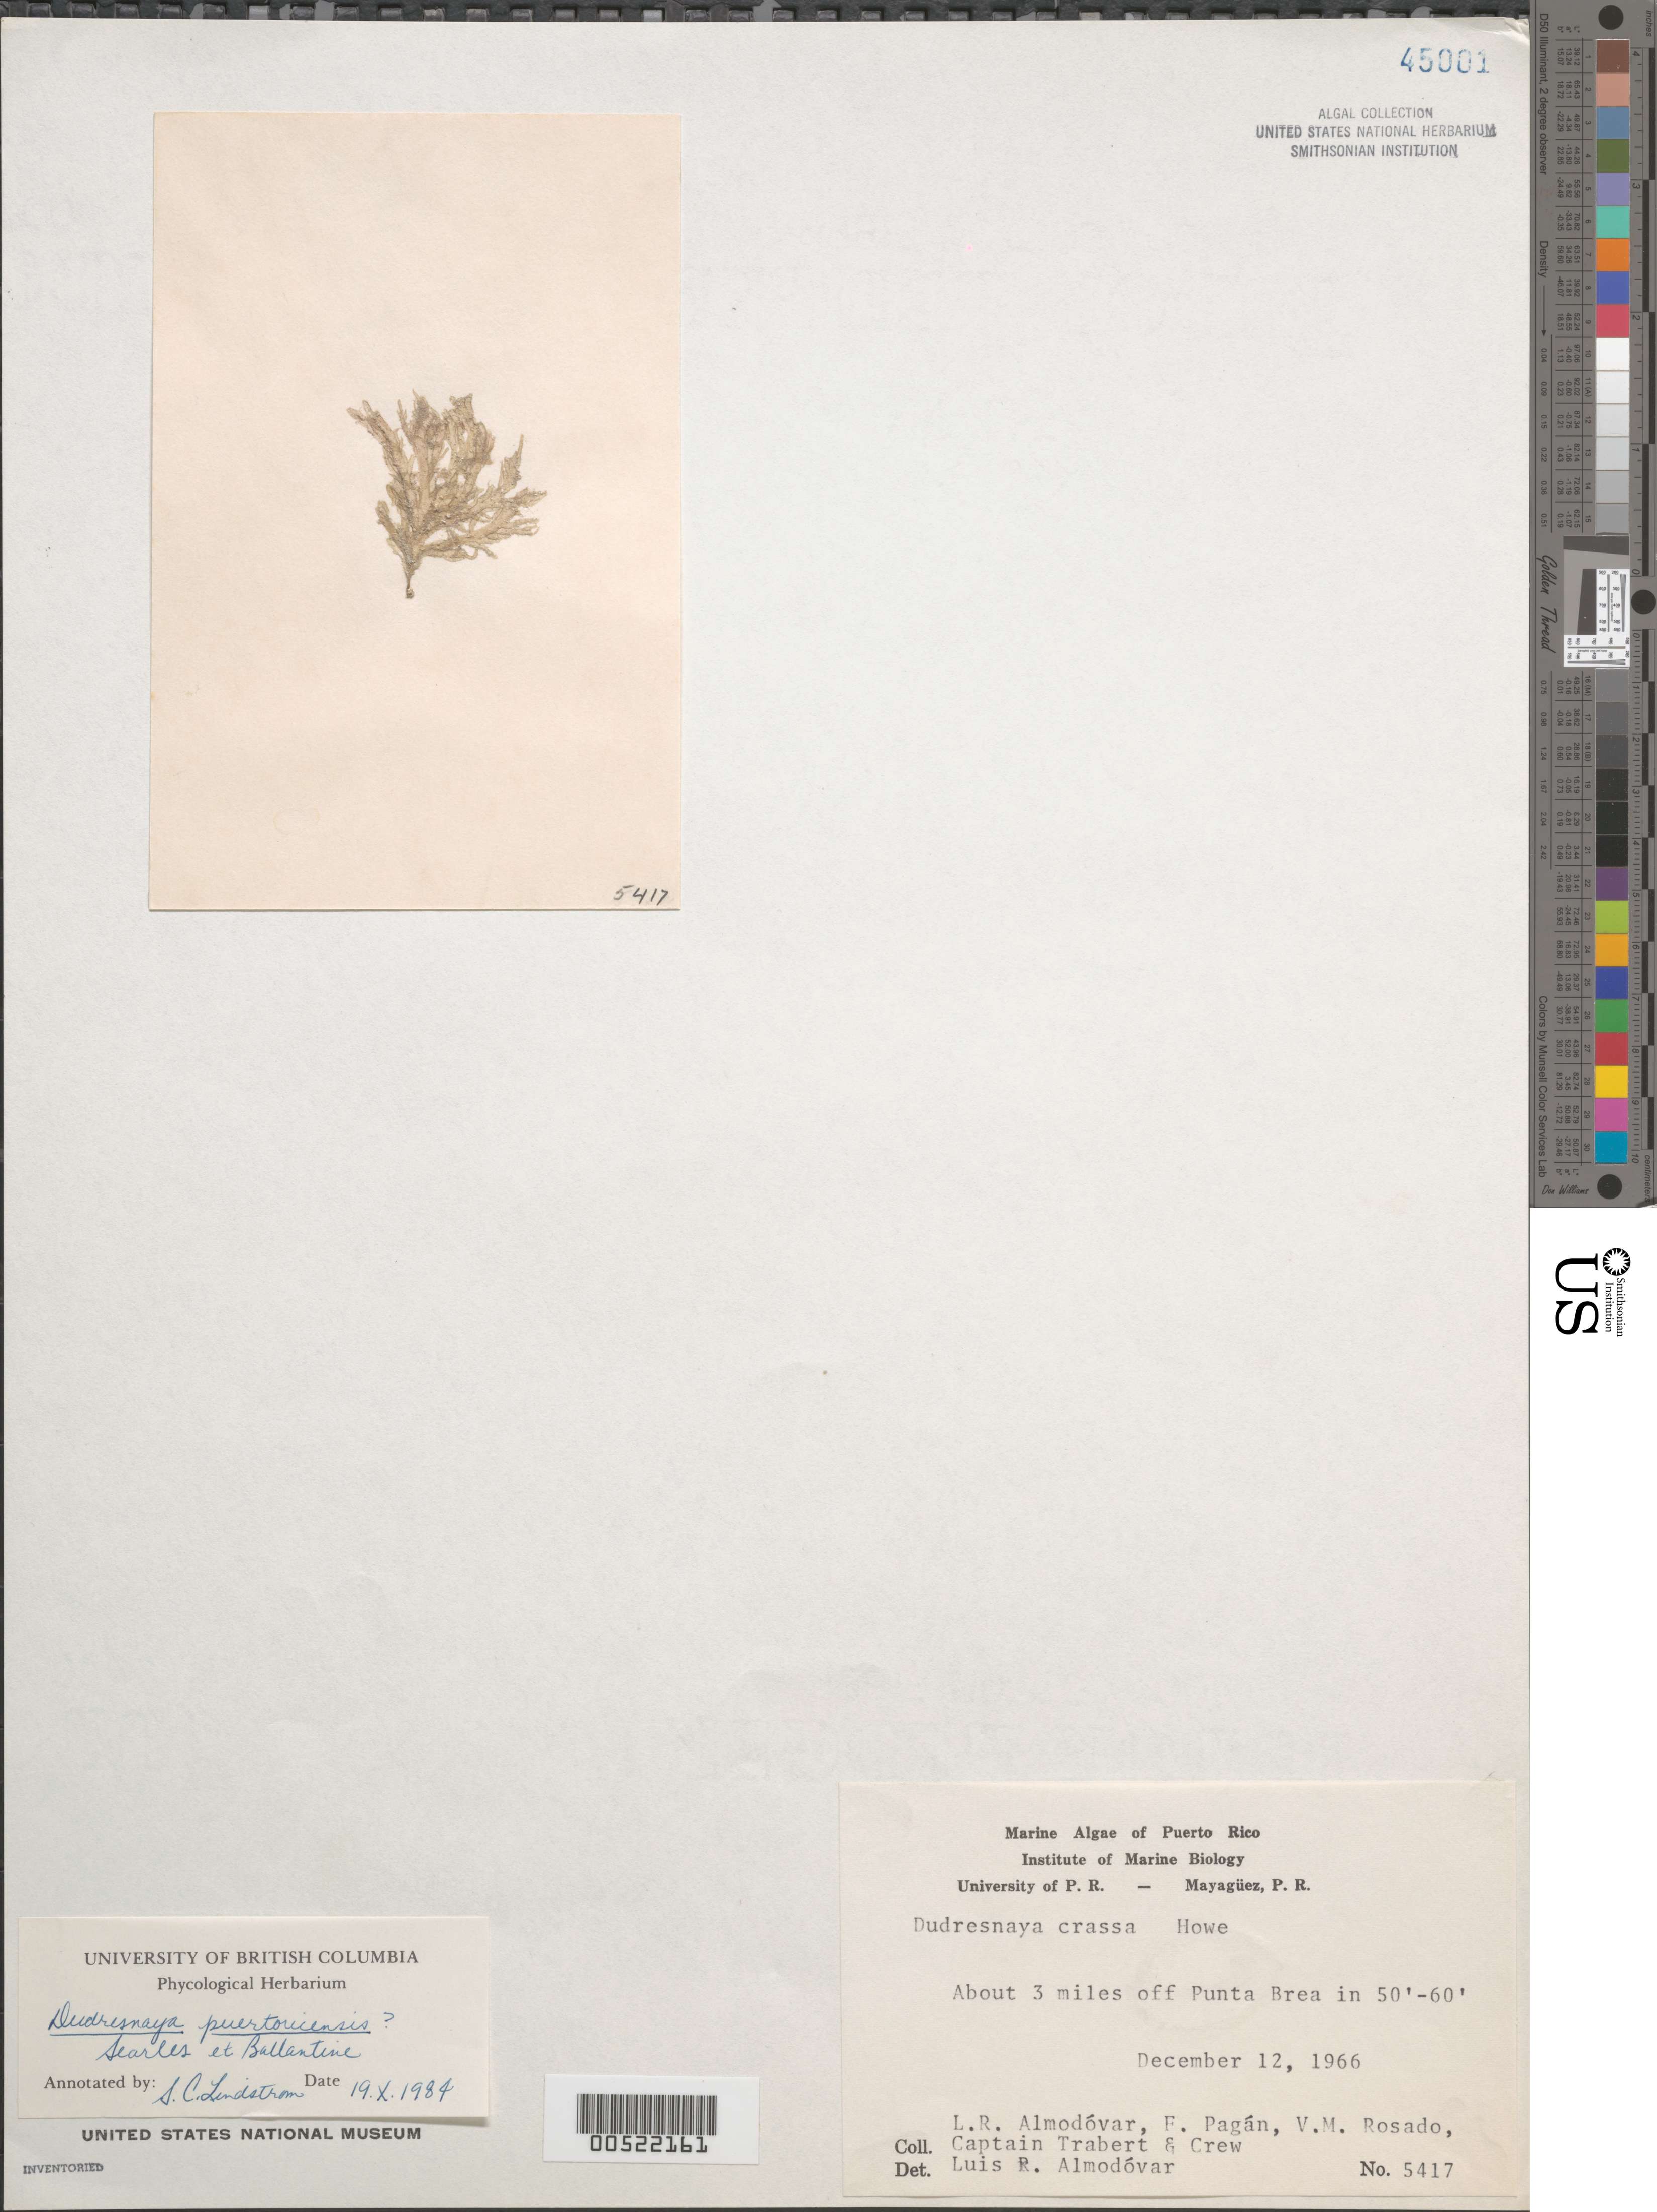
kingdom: Plantae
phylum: Rhodophyta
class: Florideophyceae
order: Gigartinales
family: Dumontiaceae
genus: Dudresnaya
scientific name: Dudresnaya puertoricensis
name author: Searles & D.L. Ballant.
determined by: Lindstrom, S. C.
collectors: L. Almodovar, F. Pagan, V. Rosado, C. Trabert & Crew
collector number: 5417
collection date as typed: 12 Dec 1966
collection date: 1966-12-12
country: Puerto Rico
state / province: Guanica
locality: Ca. 3 miles off punta brea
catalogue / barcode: US 45001